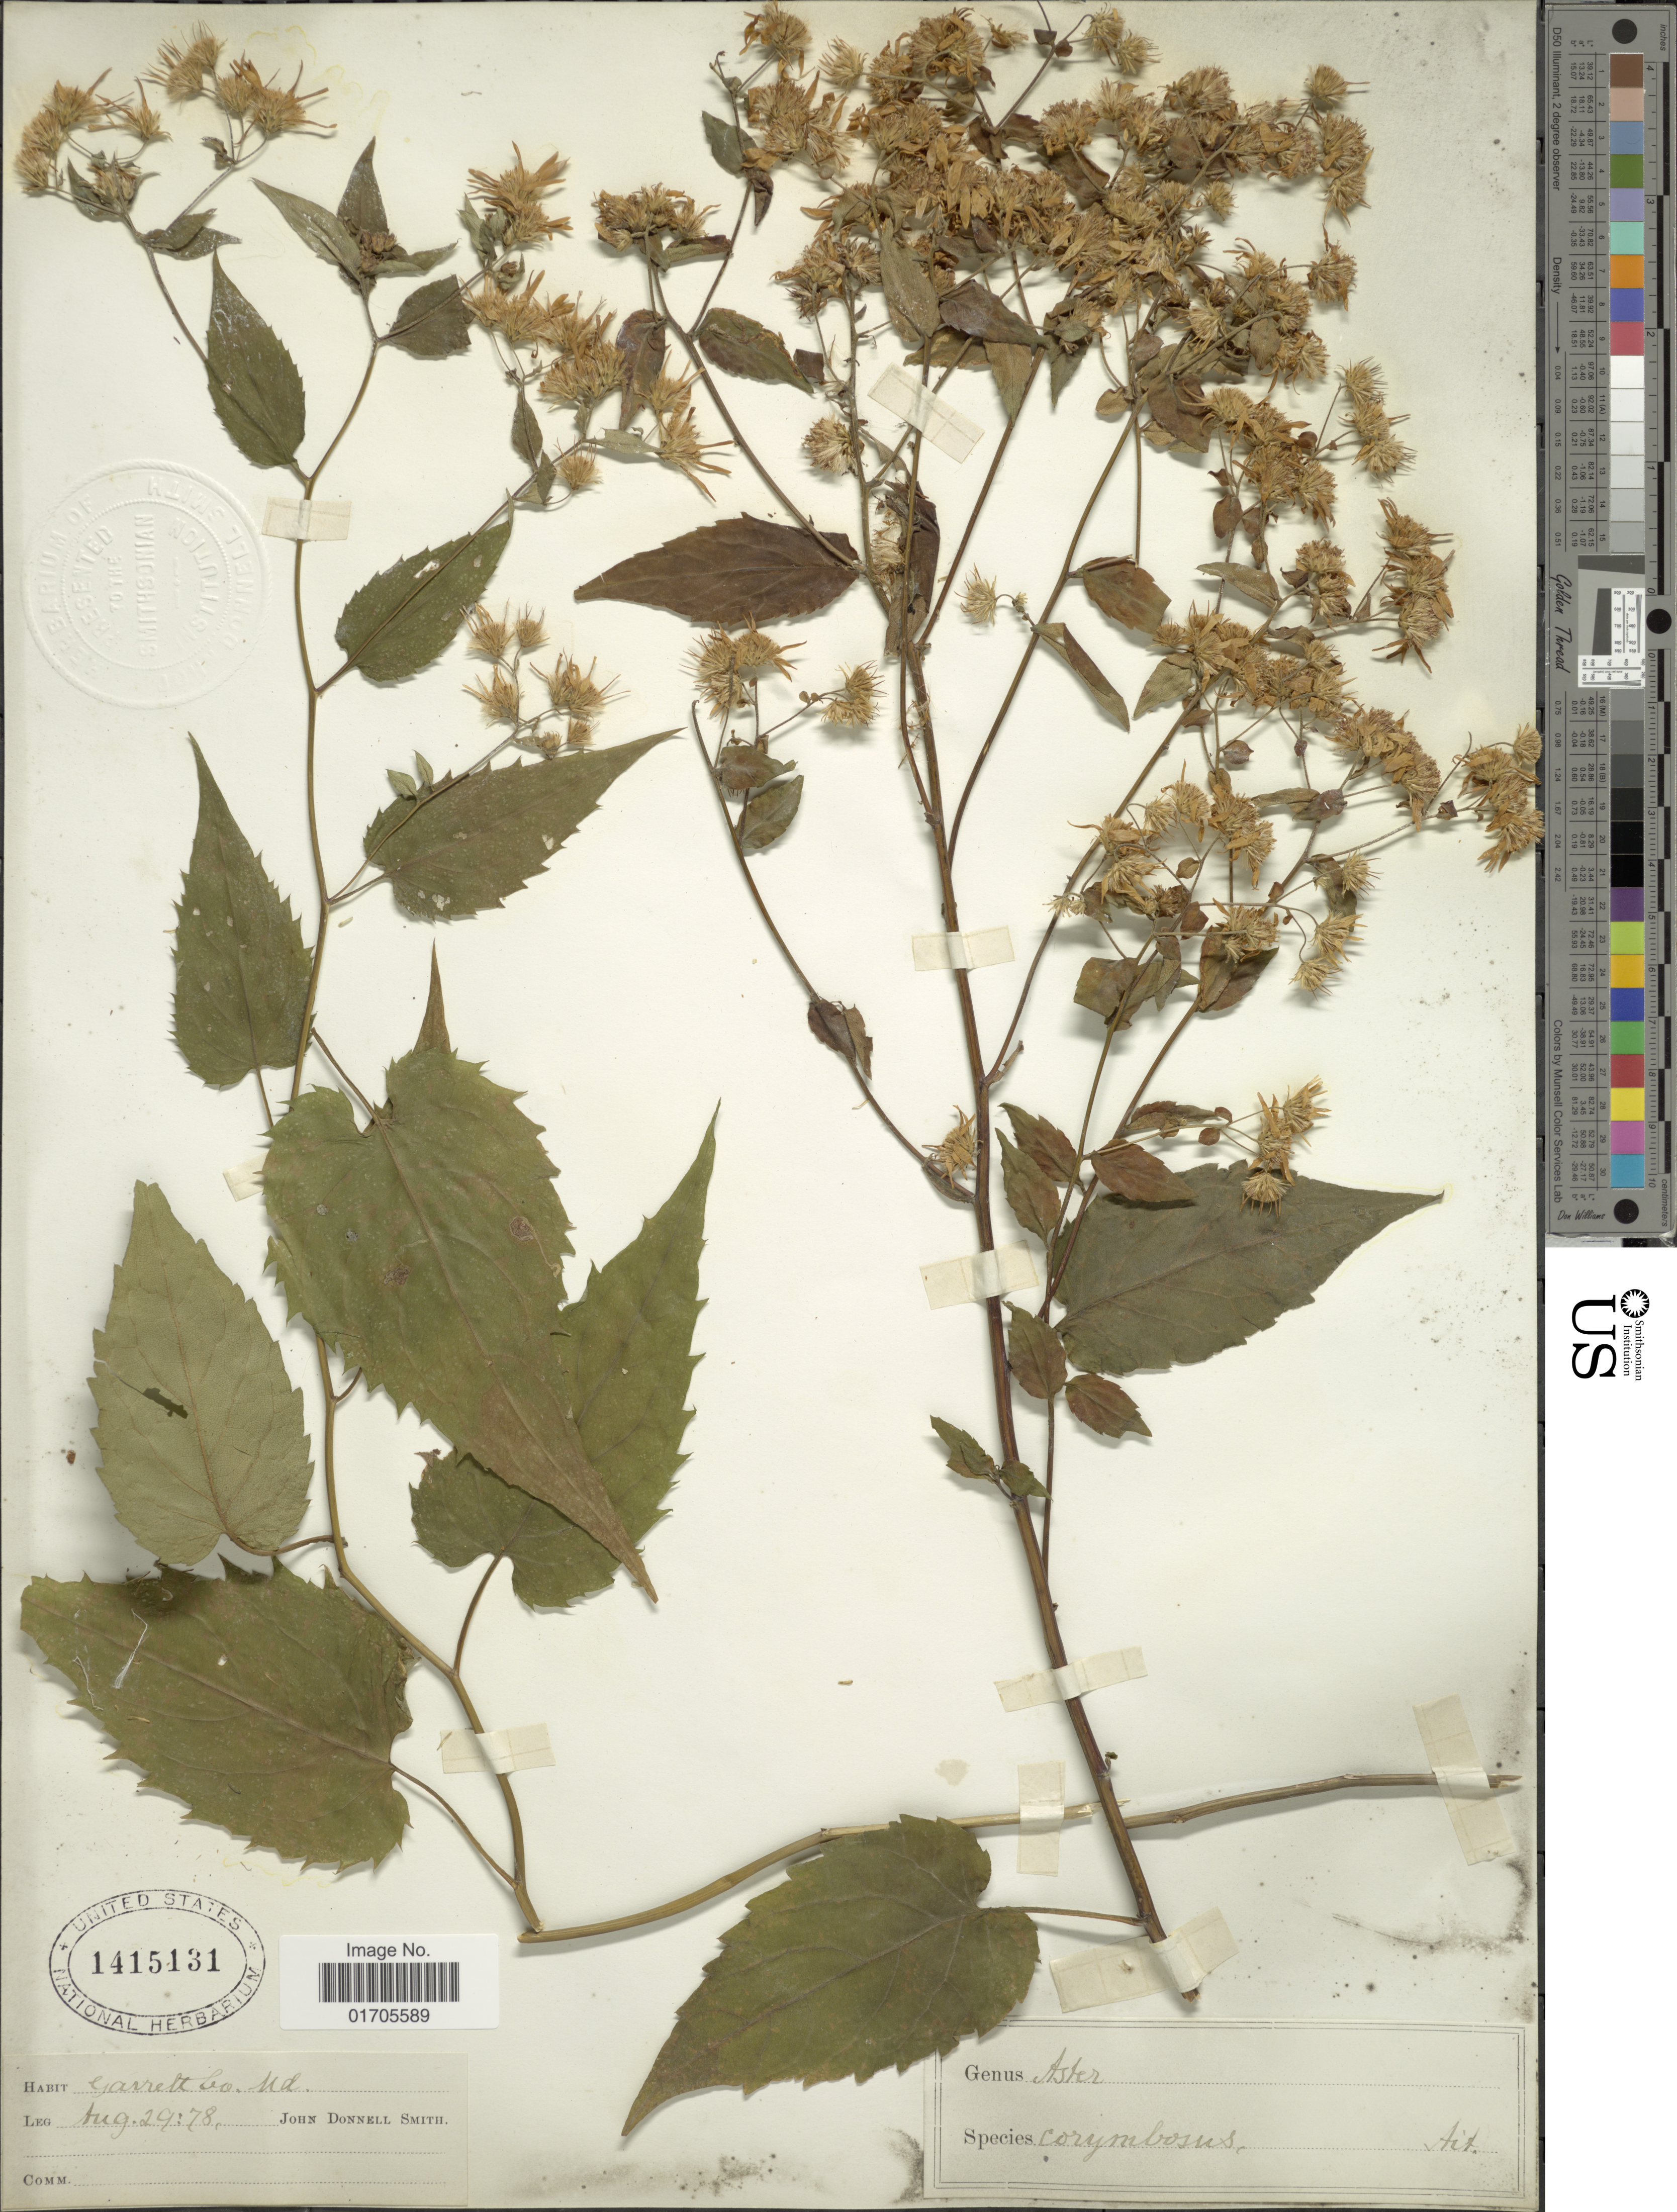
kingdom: Plantae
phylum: Tracheophyta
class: Magnoliopsida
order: Asterales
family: Asteraceae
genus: Eurybia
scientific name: Eurybia divaricata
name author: (L.) G.L. Nesom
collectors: J. Donnell Smith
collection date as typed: Transcribed d/m/y: 29/8/78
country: United States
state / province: Maryland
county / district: Garrett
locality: Garrett Co. Md.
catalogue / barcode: US 1415131